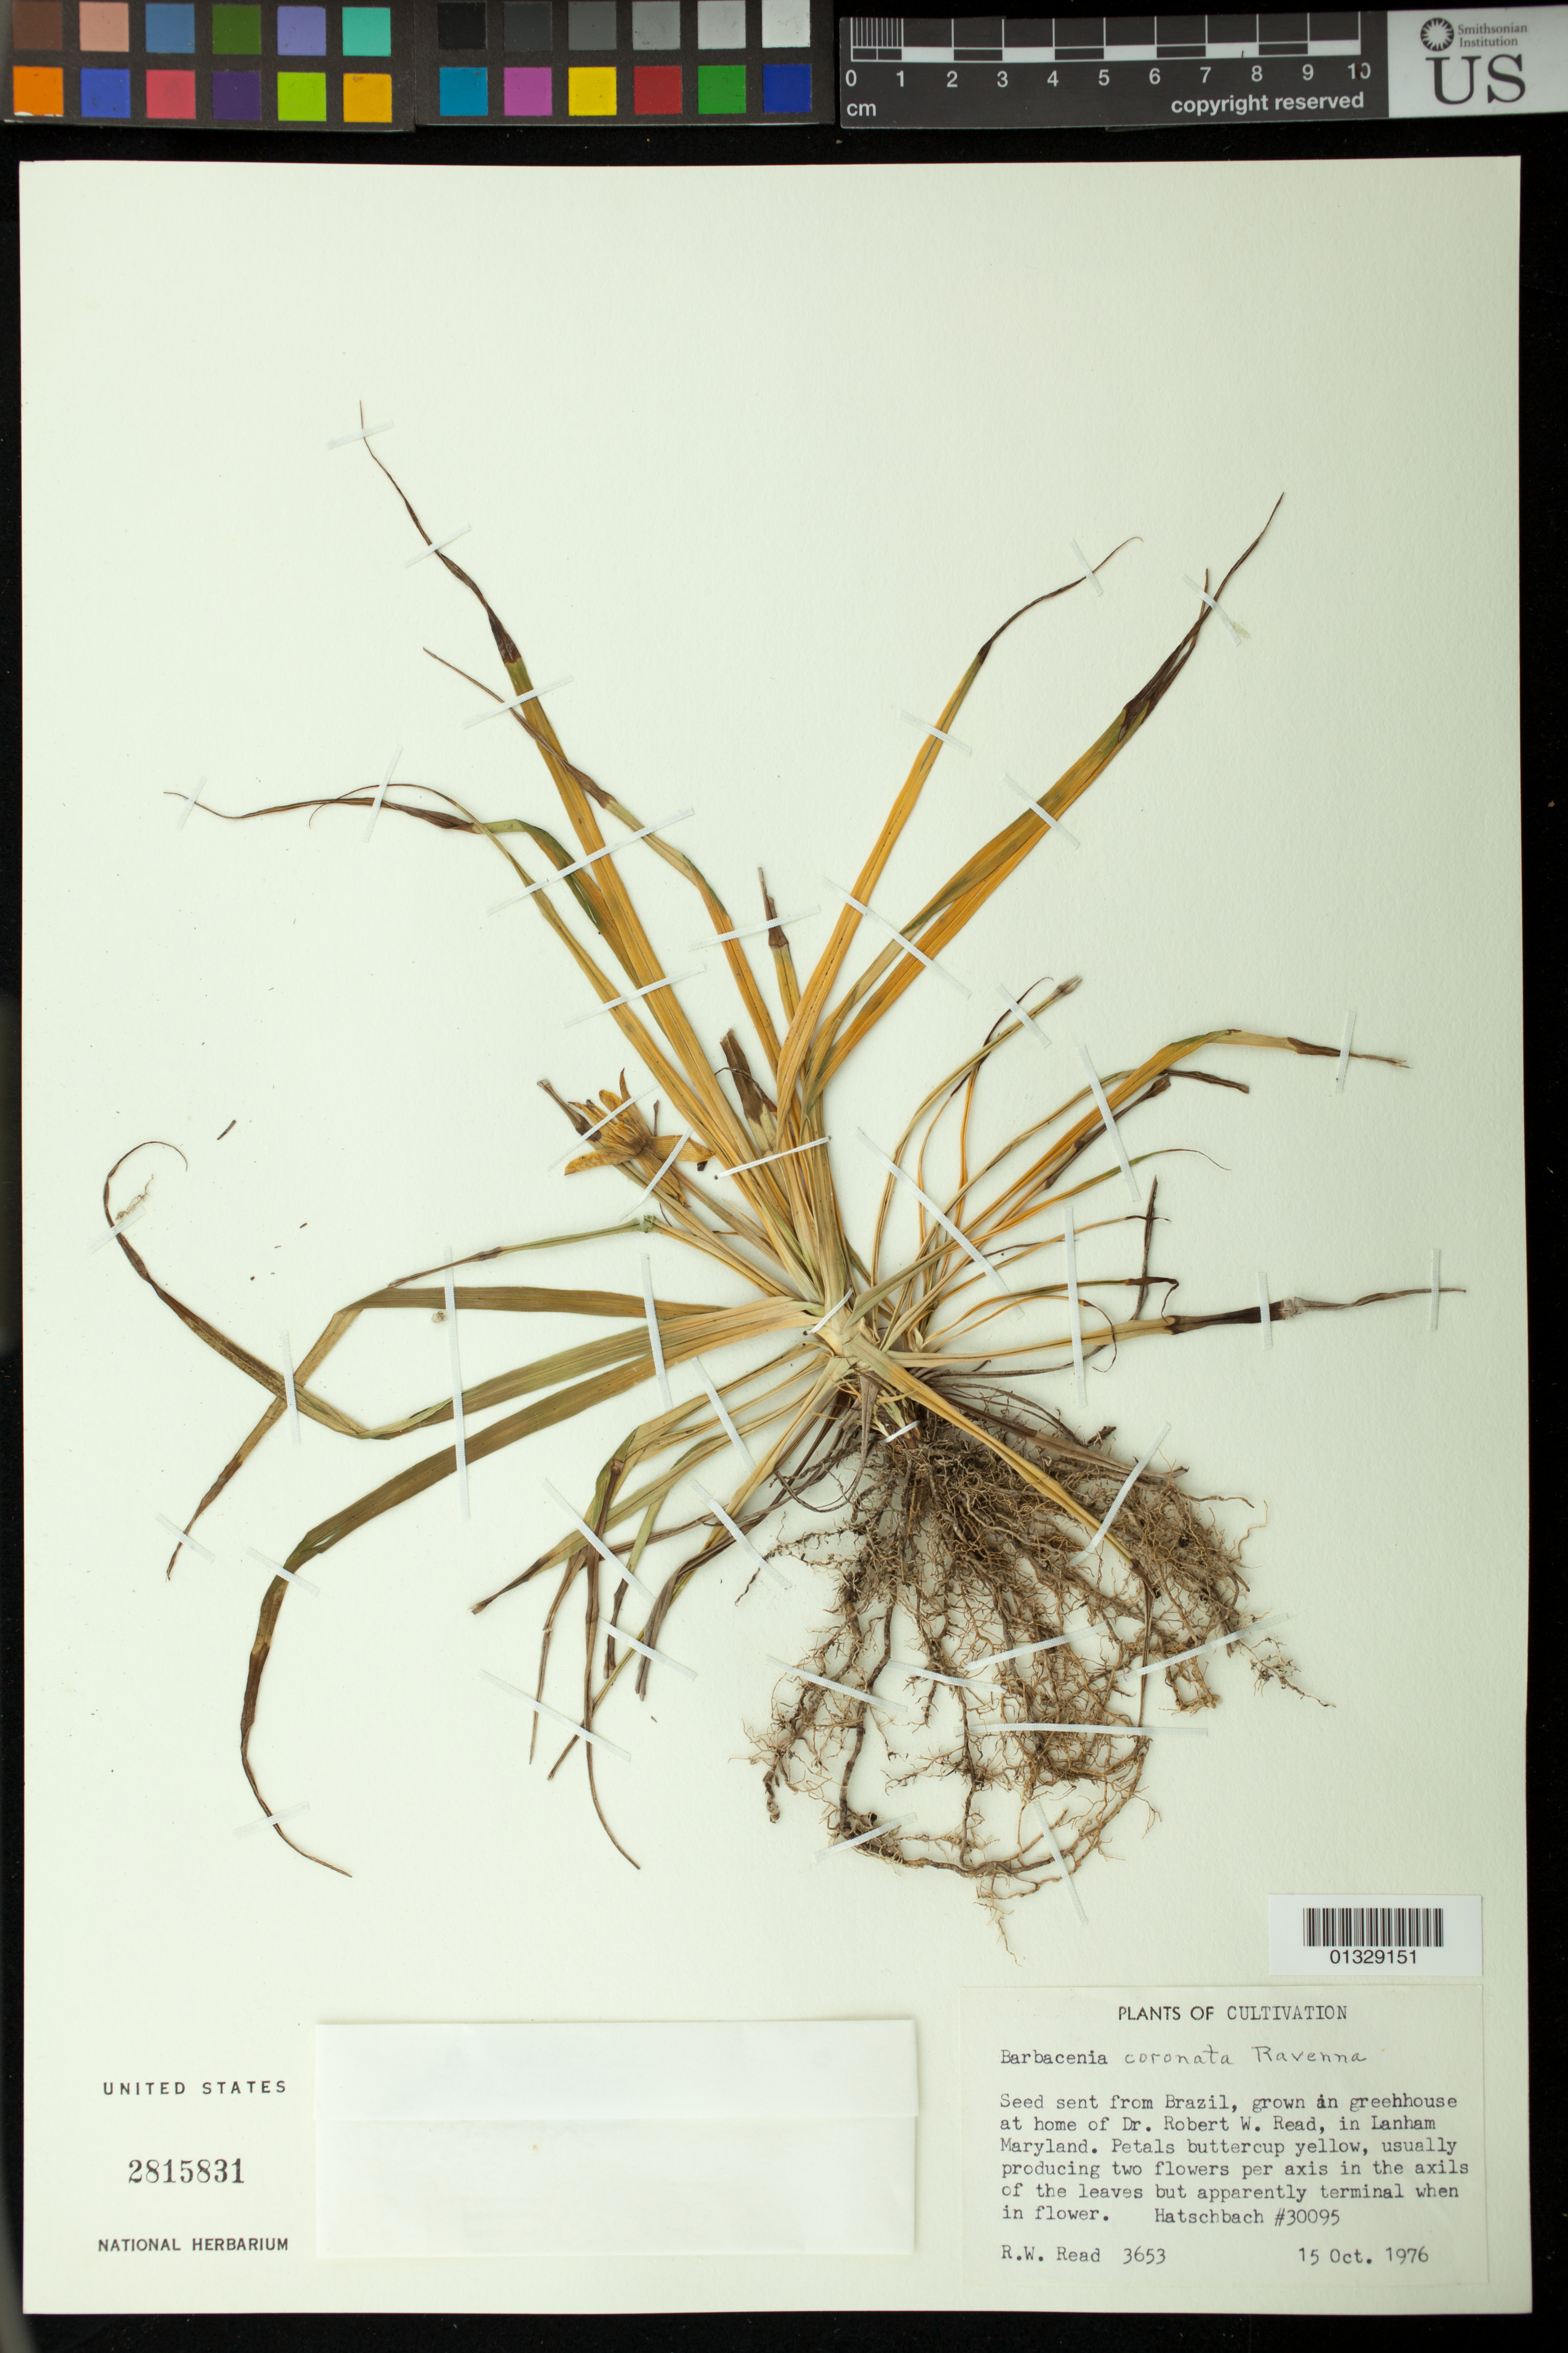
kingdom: Plantae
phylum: Tracheophyta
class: Liliopsida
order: Pandanales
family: Velloziaceae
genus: Barbacenia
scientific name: Barbacenia coronata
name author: Ravenna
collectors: R. W. Read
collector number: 3653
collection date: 1976-10-15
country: United States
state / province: Maryland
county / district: Prince George's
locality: Seed sent from Brazil, grown in greenhouse at home of Dr. Robert W. Read, in Lanham Maryland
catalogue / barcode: US 2815831